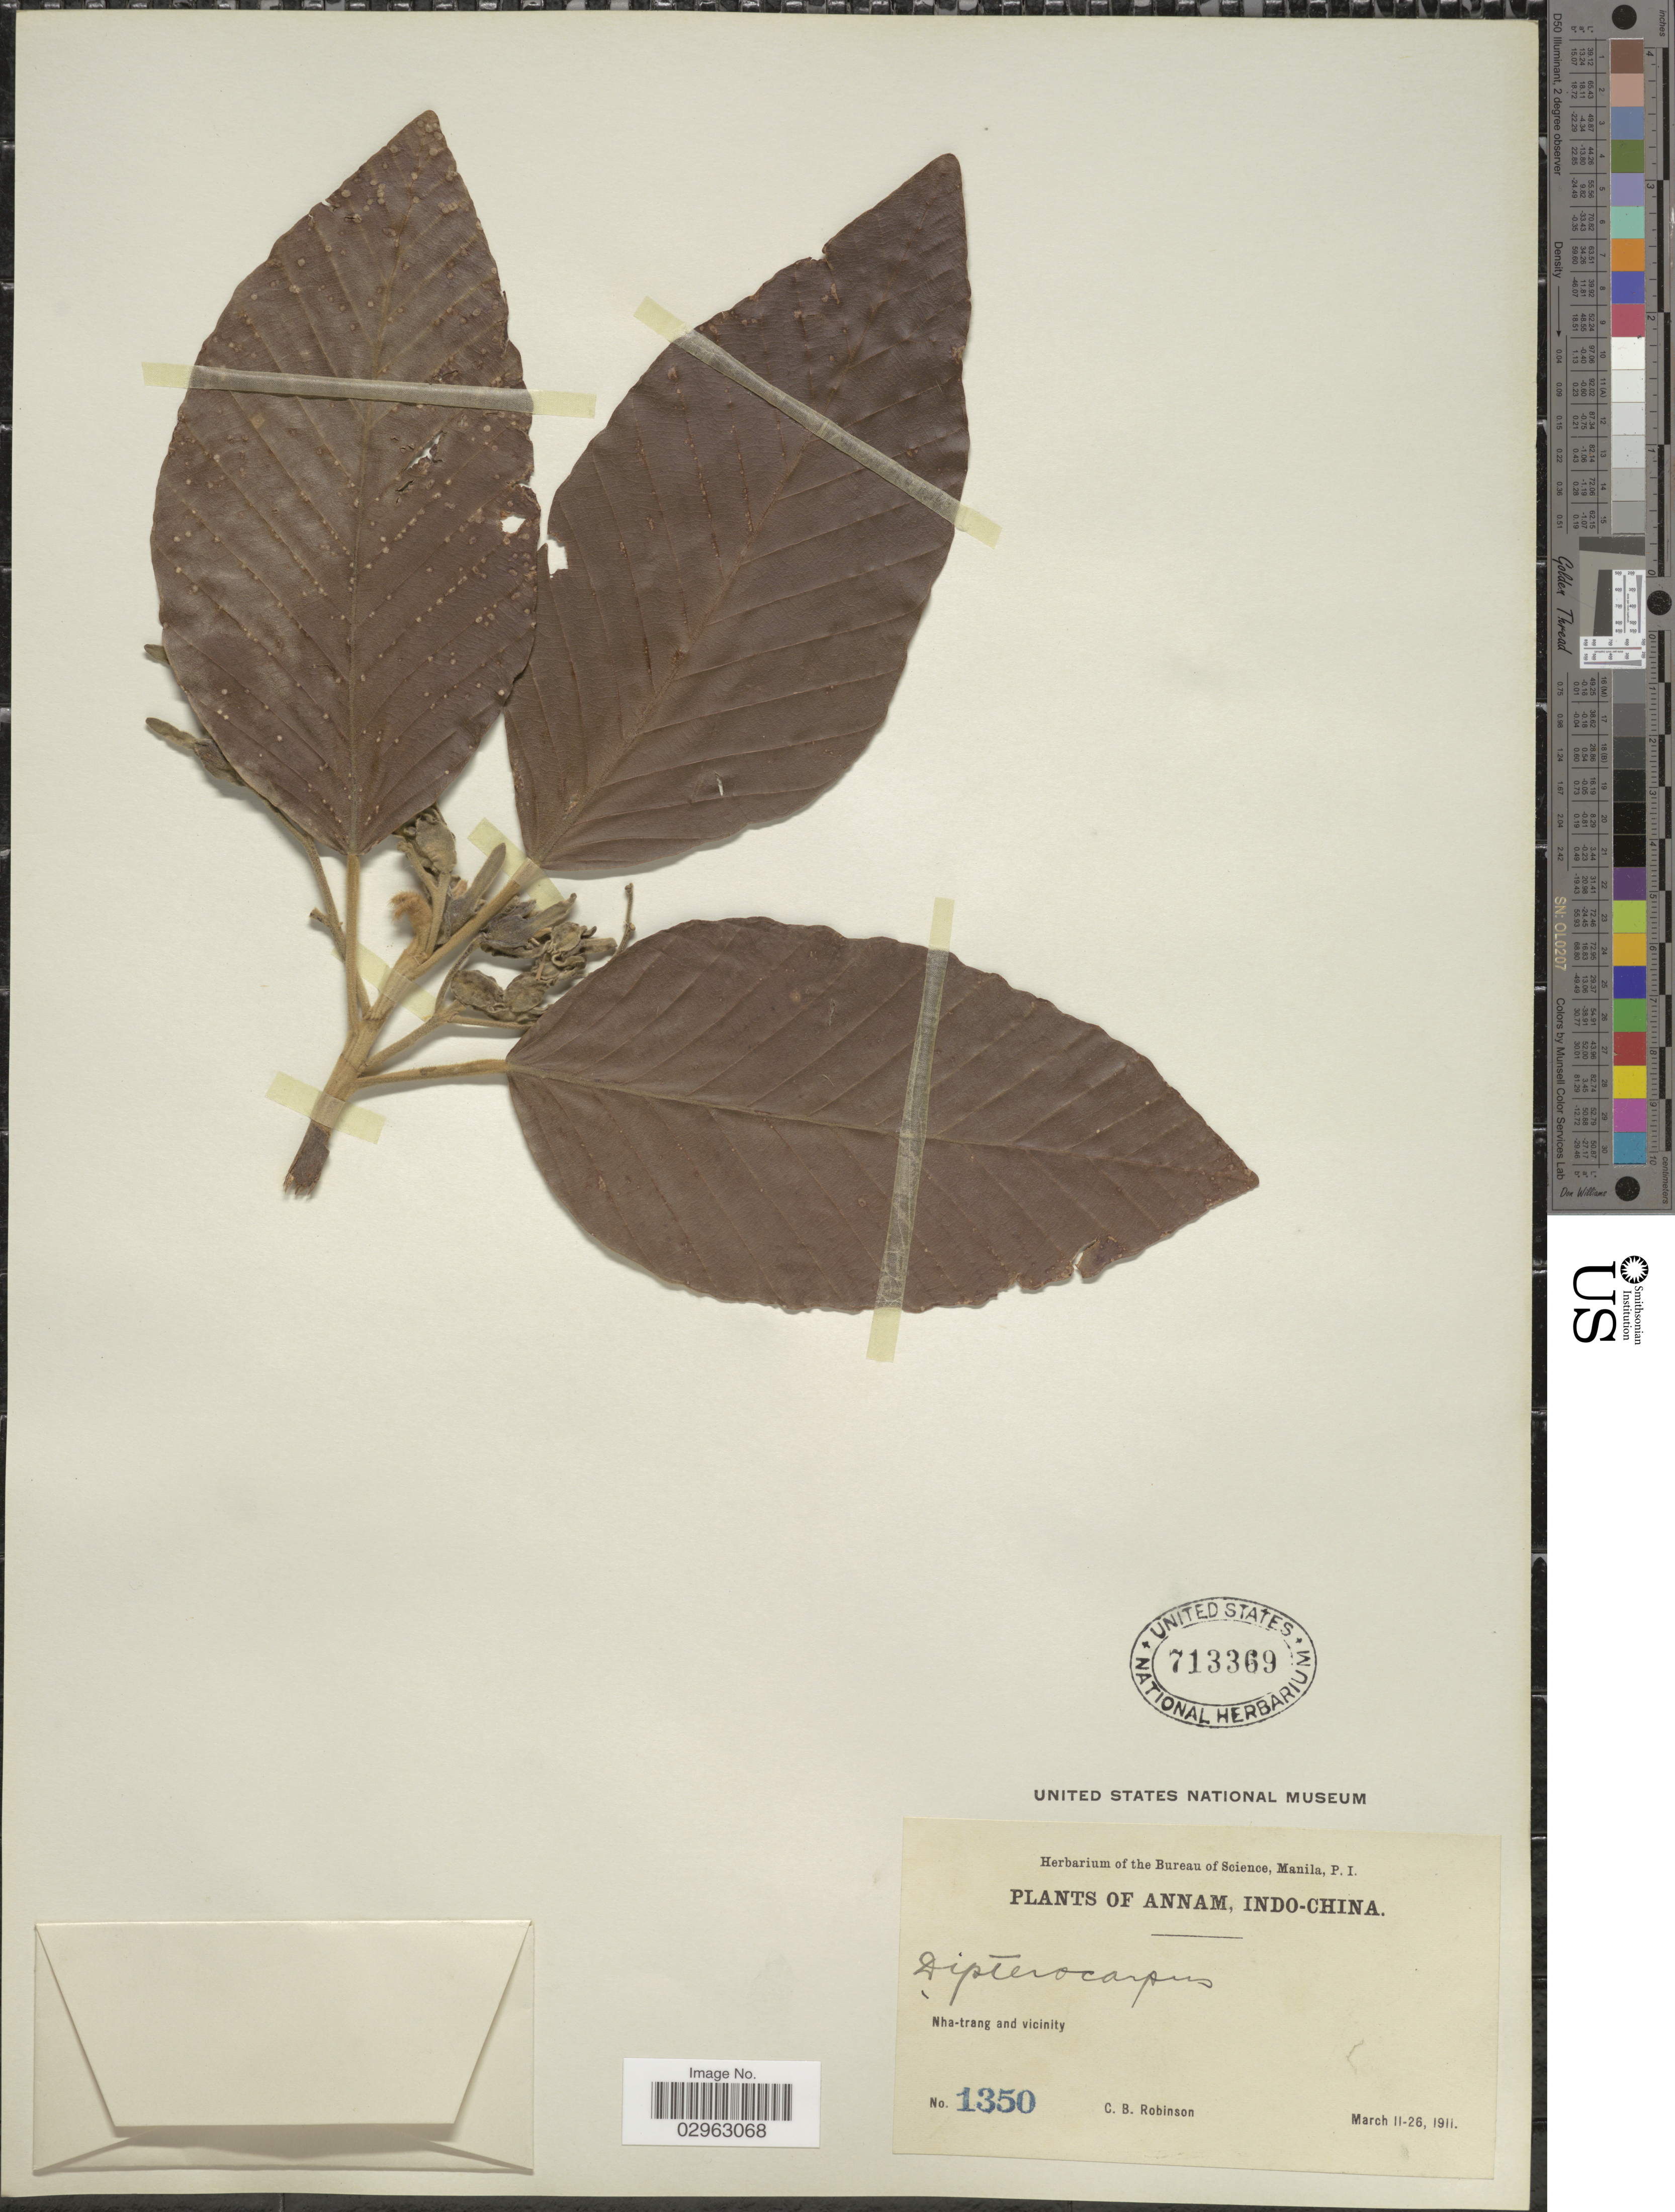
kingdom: Plantae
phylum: Tracheophyta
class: Magnoliopsida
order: Malvales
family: Dipterocarpaceae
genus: Dipterocarpus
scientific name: Dipterocarpus sp.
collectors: C. Robinson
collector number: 1350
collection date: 1911-03-11/1911-03-26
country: Vietnam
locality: Annam, Indo-China. Nha-trang and vicinity.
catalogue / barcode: US 713369